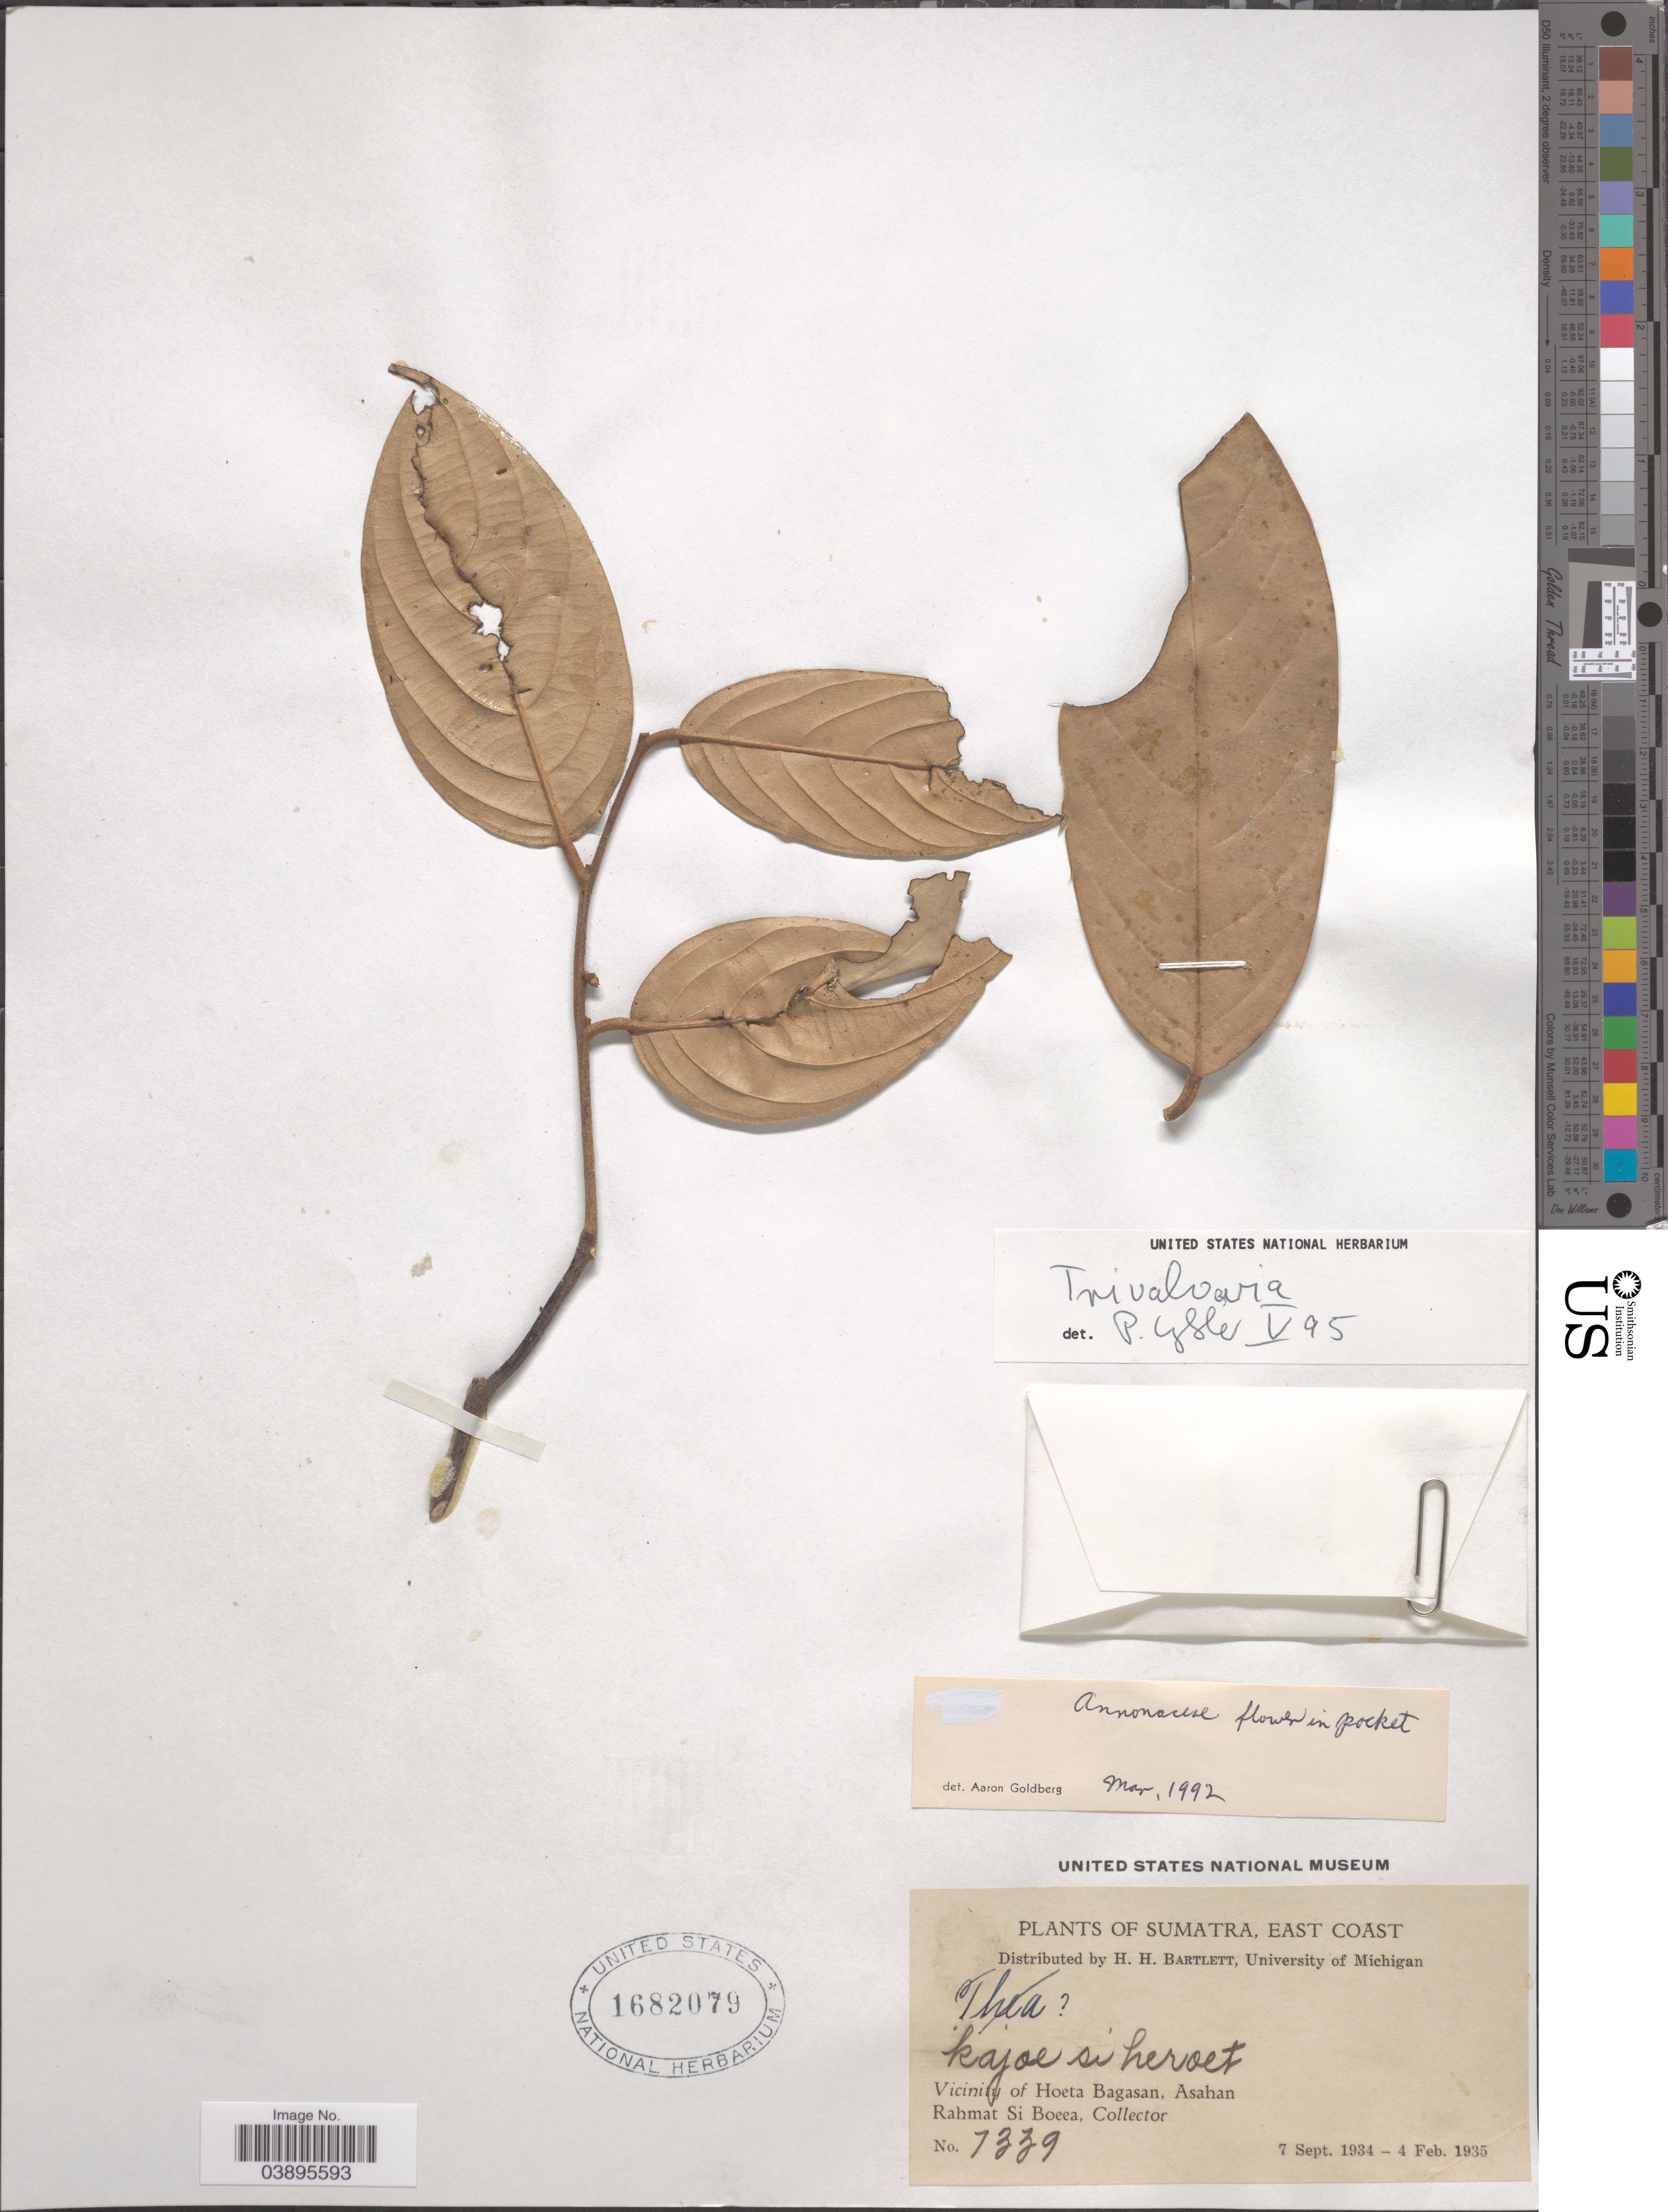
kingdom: Plantae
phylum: Tracheophyta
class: Magnoliopsida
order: Magnoliales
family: Annonaceae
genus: Trivalvaria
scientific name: Trivalvaria sp.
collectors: Rahmat Si Boeea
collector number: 7339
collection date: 1934-09-07/1935-02-04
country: Indonesia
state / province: Sumatra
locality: East Coast. Vicinity of Hoeta Bagasan, Asahan.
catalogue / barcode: US 1682079